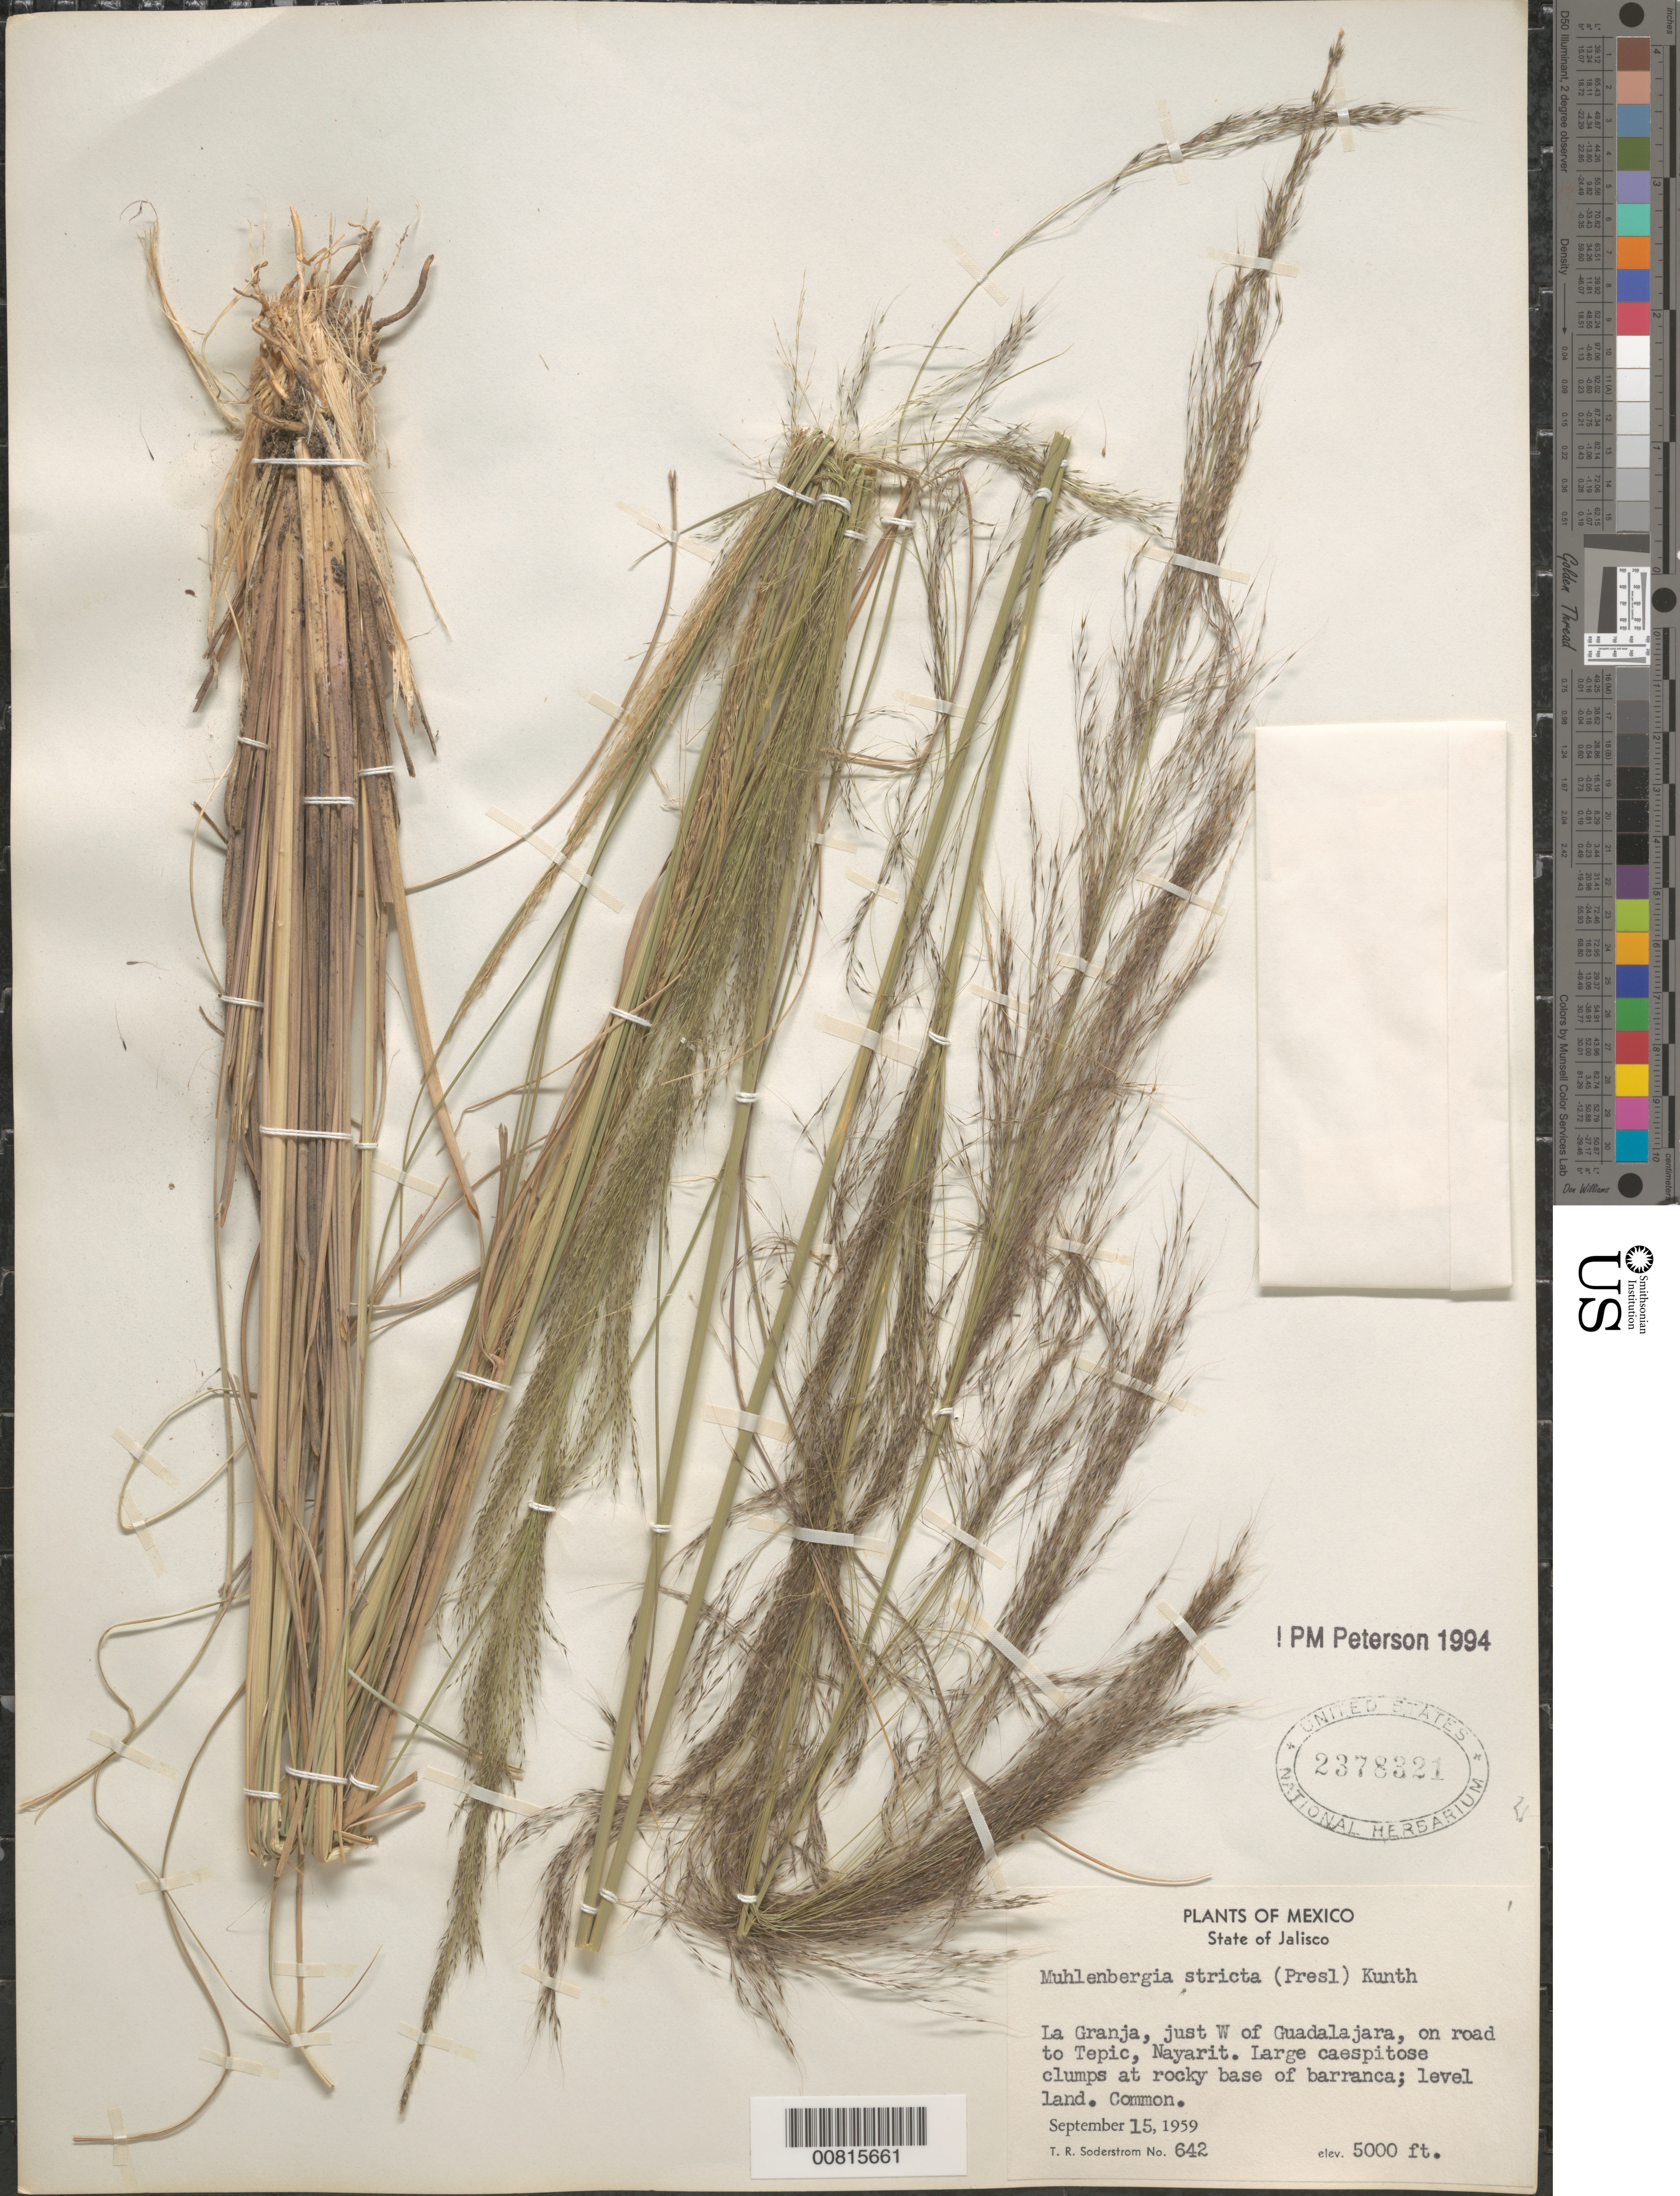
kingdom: Plantae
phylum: Tracheophyta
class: Liliopsida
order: Poales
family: Poaceae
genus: Muhlenbergia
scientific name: Muhlenbergia stricta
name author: (J. Presl) Kunth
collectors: T. R. Soderstrom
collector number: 642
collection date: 1959-09-15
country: Mexico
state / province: Jalisco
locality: La Granja, ca. 2 mi W of Guadalajara, on road to Tepic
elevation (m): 1524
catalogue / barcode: US 2378321